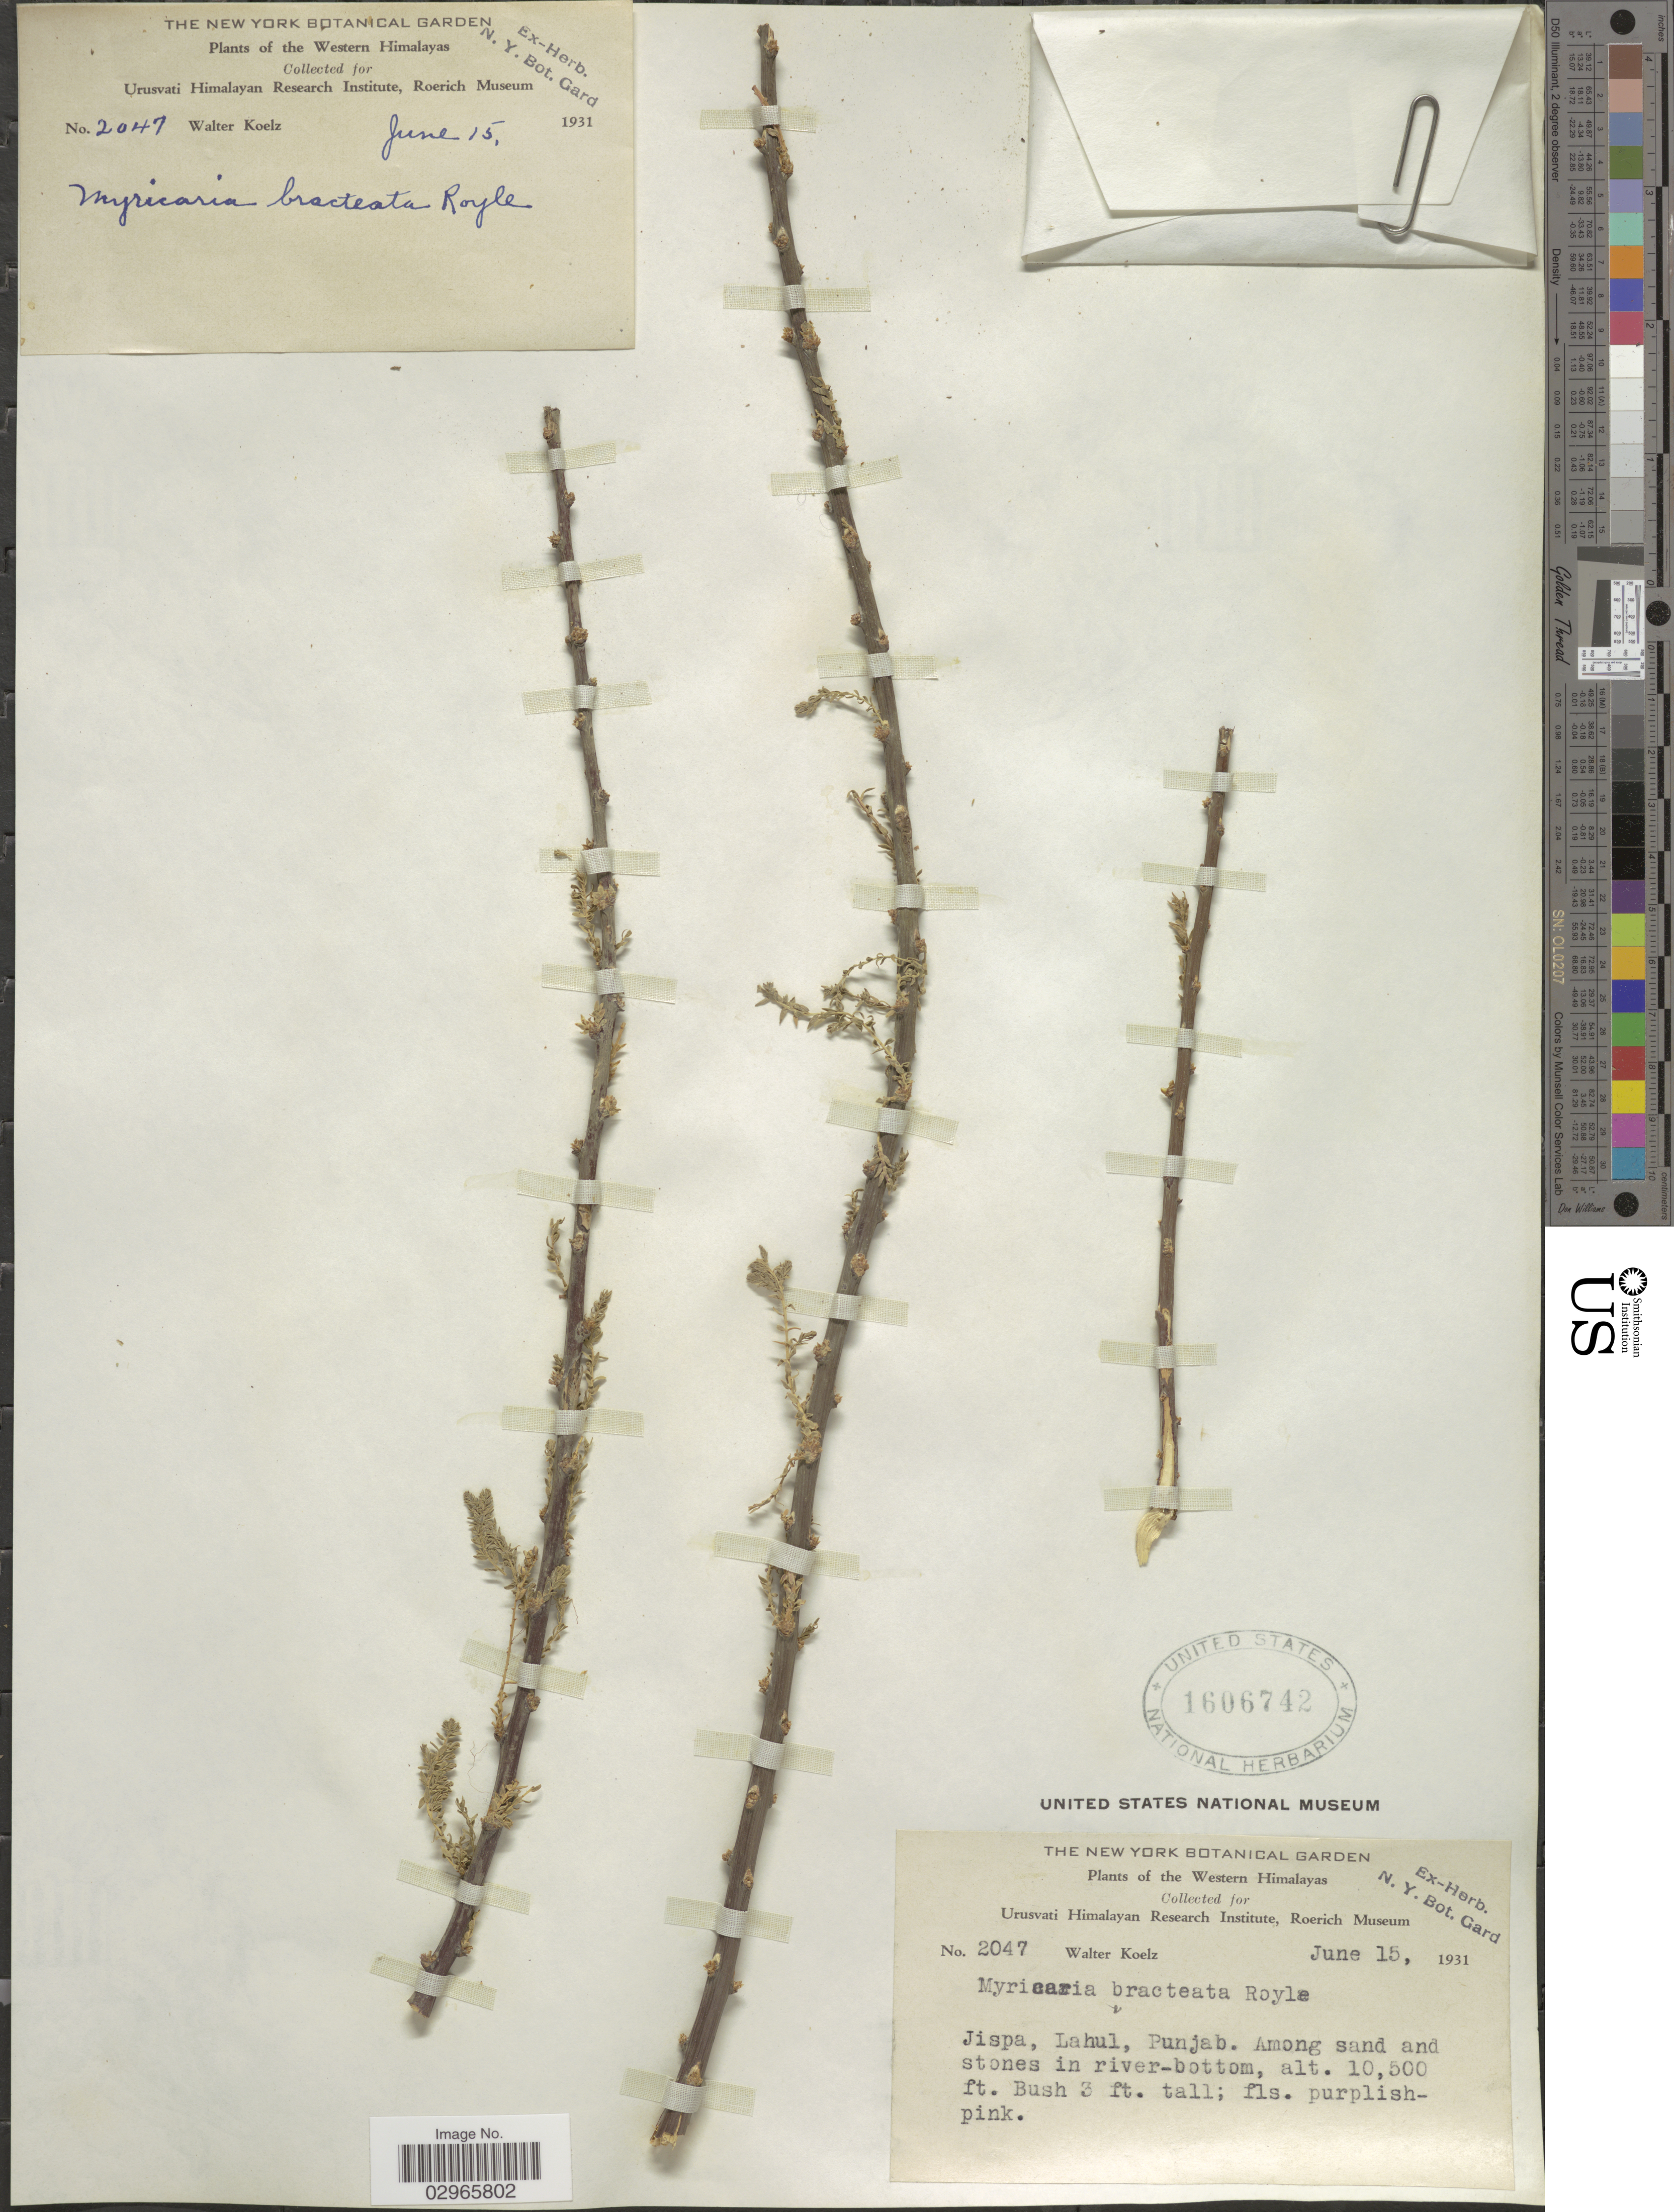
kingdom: Plantae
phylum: Tracheophyta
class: Magnoliopsida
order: Caryophyllales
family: Tamaricaceae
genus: Myricaria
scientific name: Myricaria bracteata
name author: Royle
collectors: W. N. Koelz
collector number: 2047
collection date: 1931-06-15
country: India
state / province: Punjab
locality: Western Himalayas. Jispa, Lahul.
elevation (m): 3200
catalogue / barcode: US 1606742